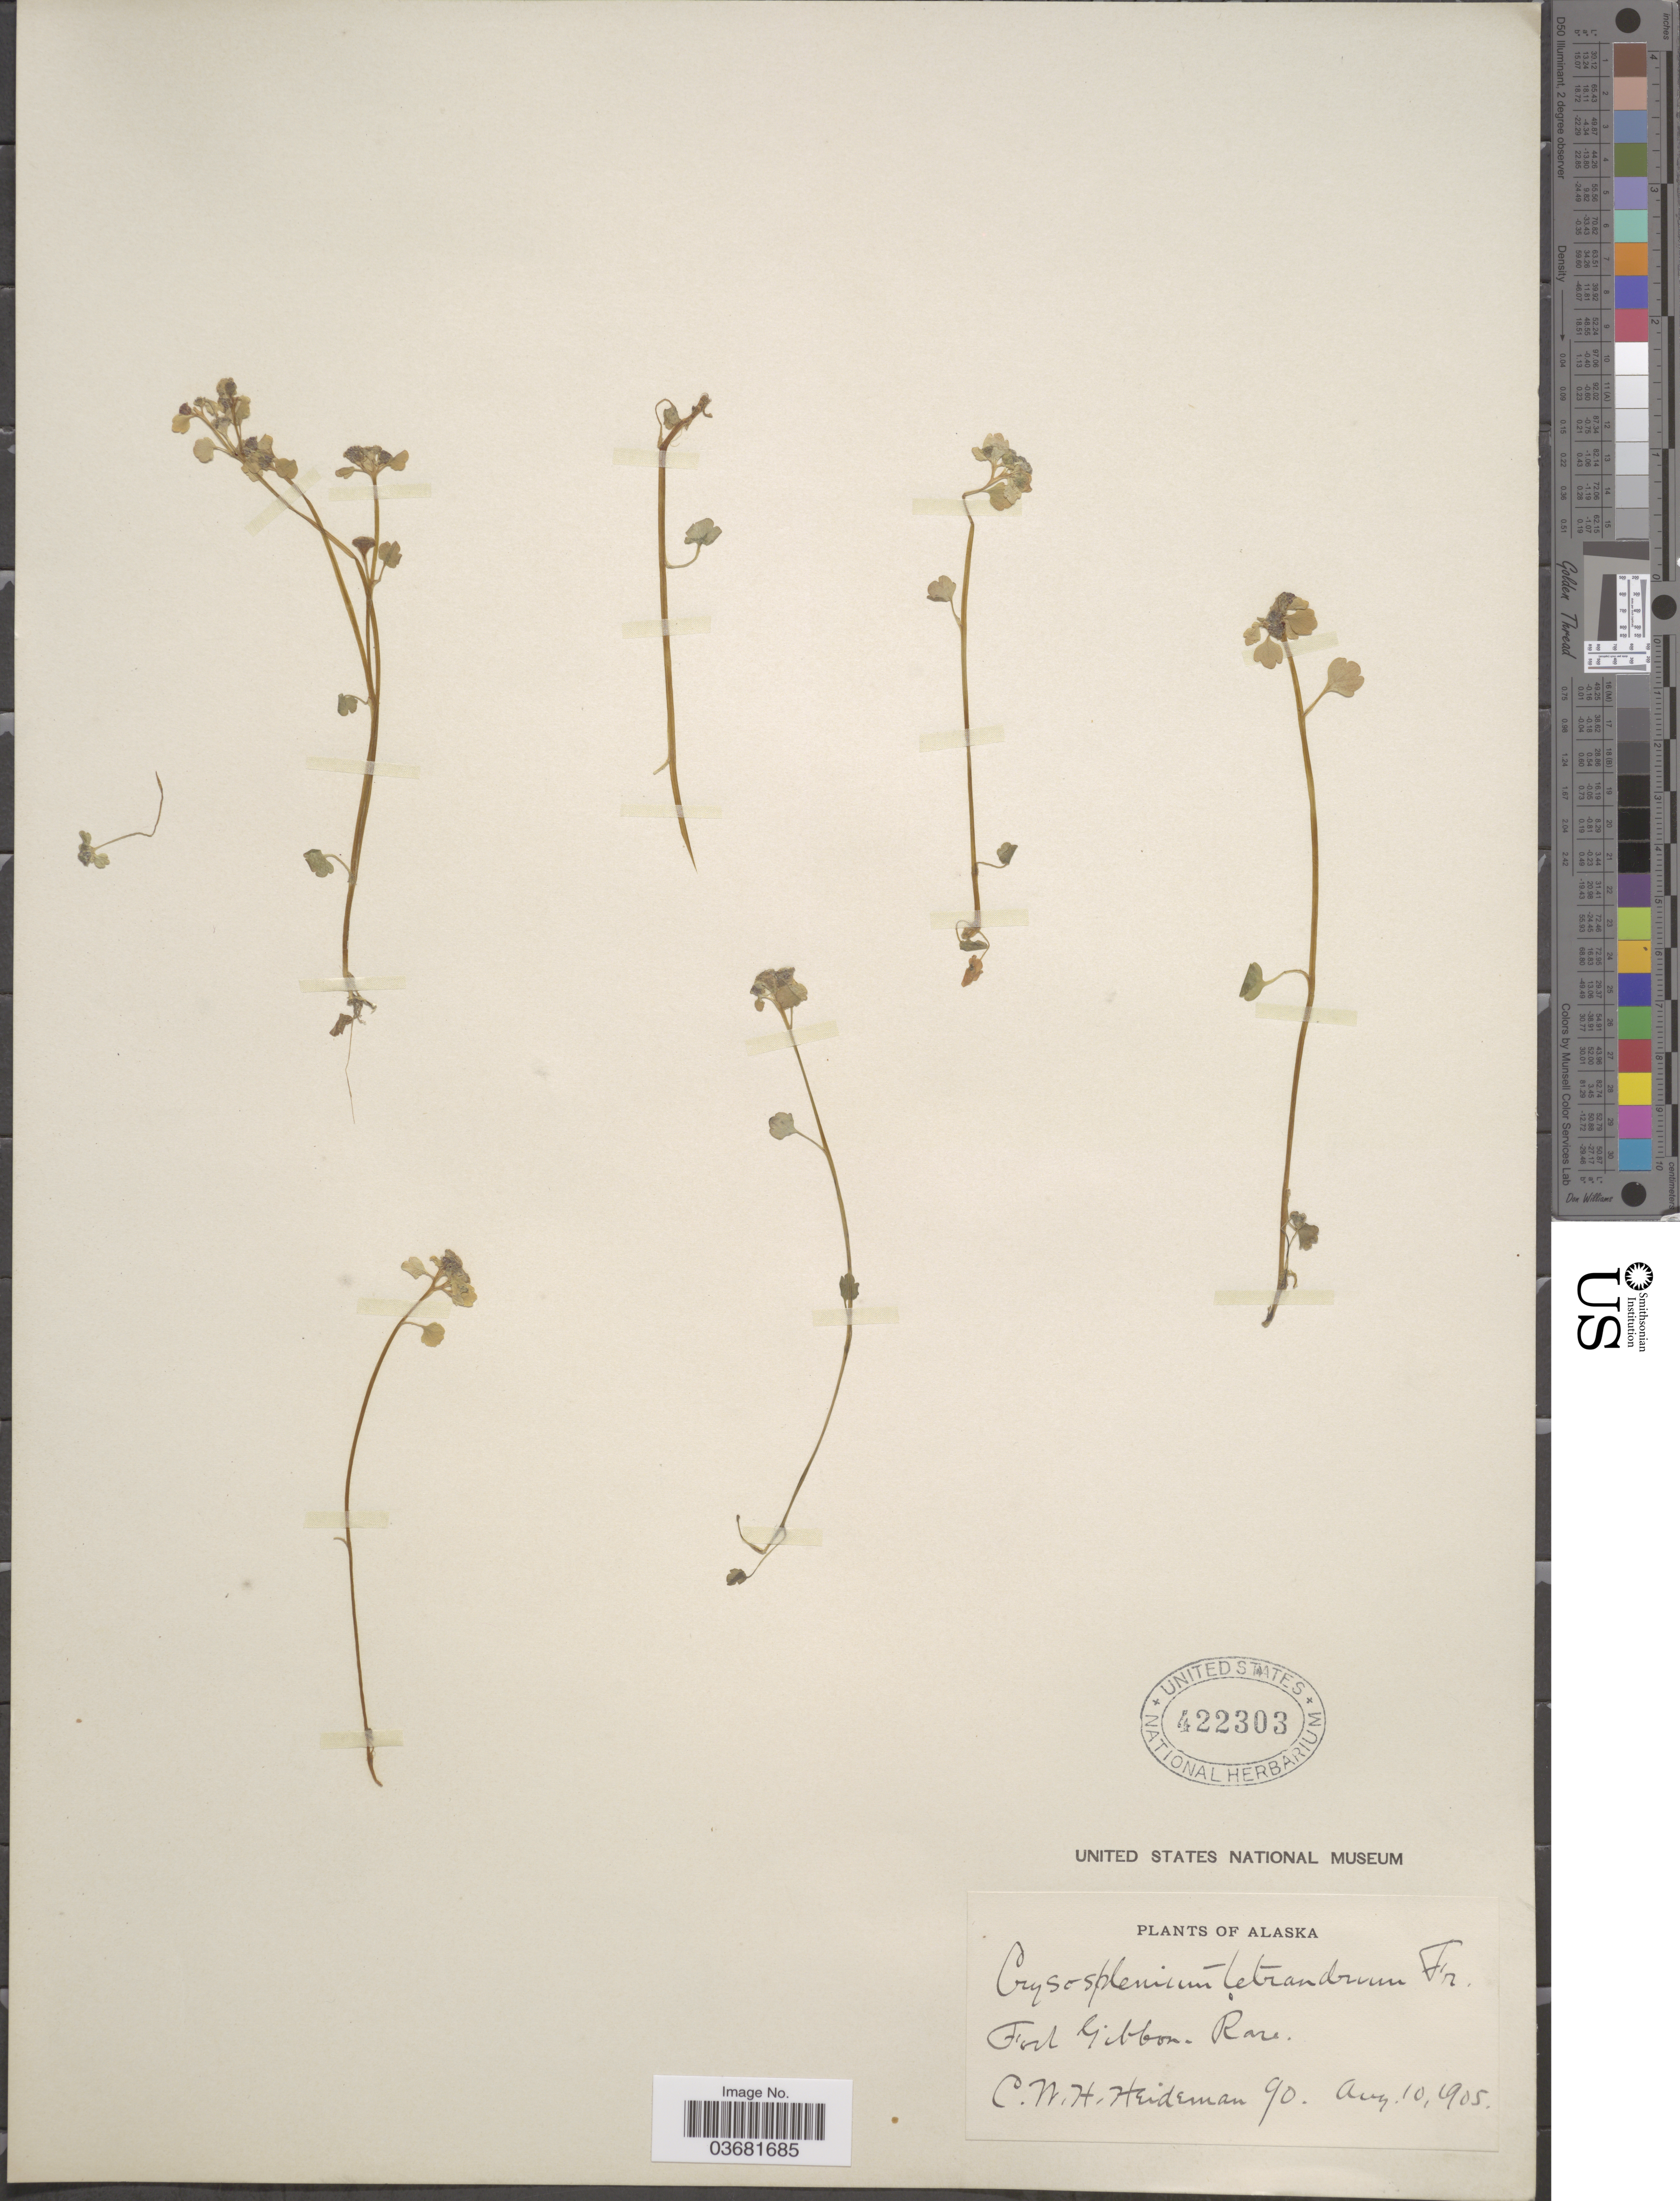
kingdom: Plantae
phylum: Tracheophyta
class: Magnoliopsida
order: Saxifragales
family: Saxifragaceae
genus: Chrysosplenium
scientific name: Chrysosplenium tetrandrum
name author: (N. Lund) Th. Fr.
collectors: C. Heideman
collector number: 90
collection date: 1905-08-10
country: United States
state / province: Alaska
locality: Fort Gibbon. Rare.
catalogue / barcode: US 422303